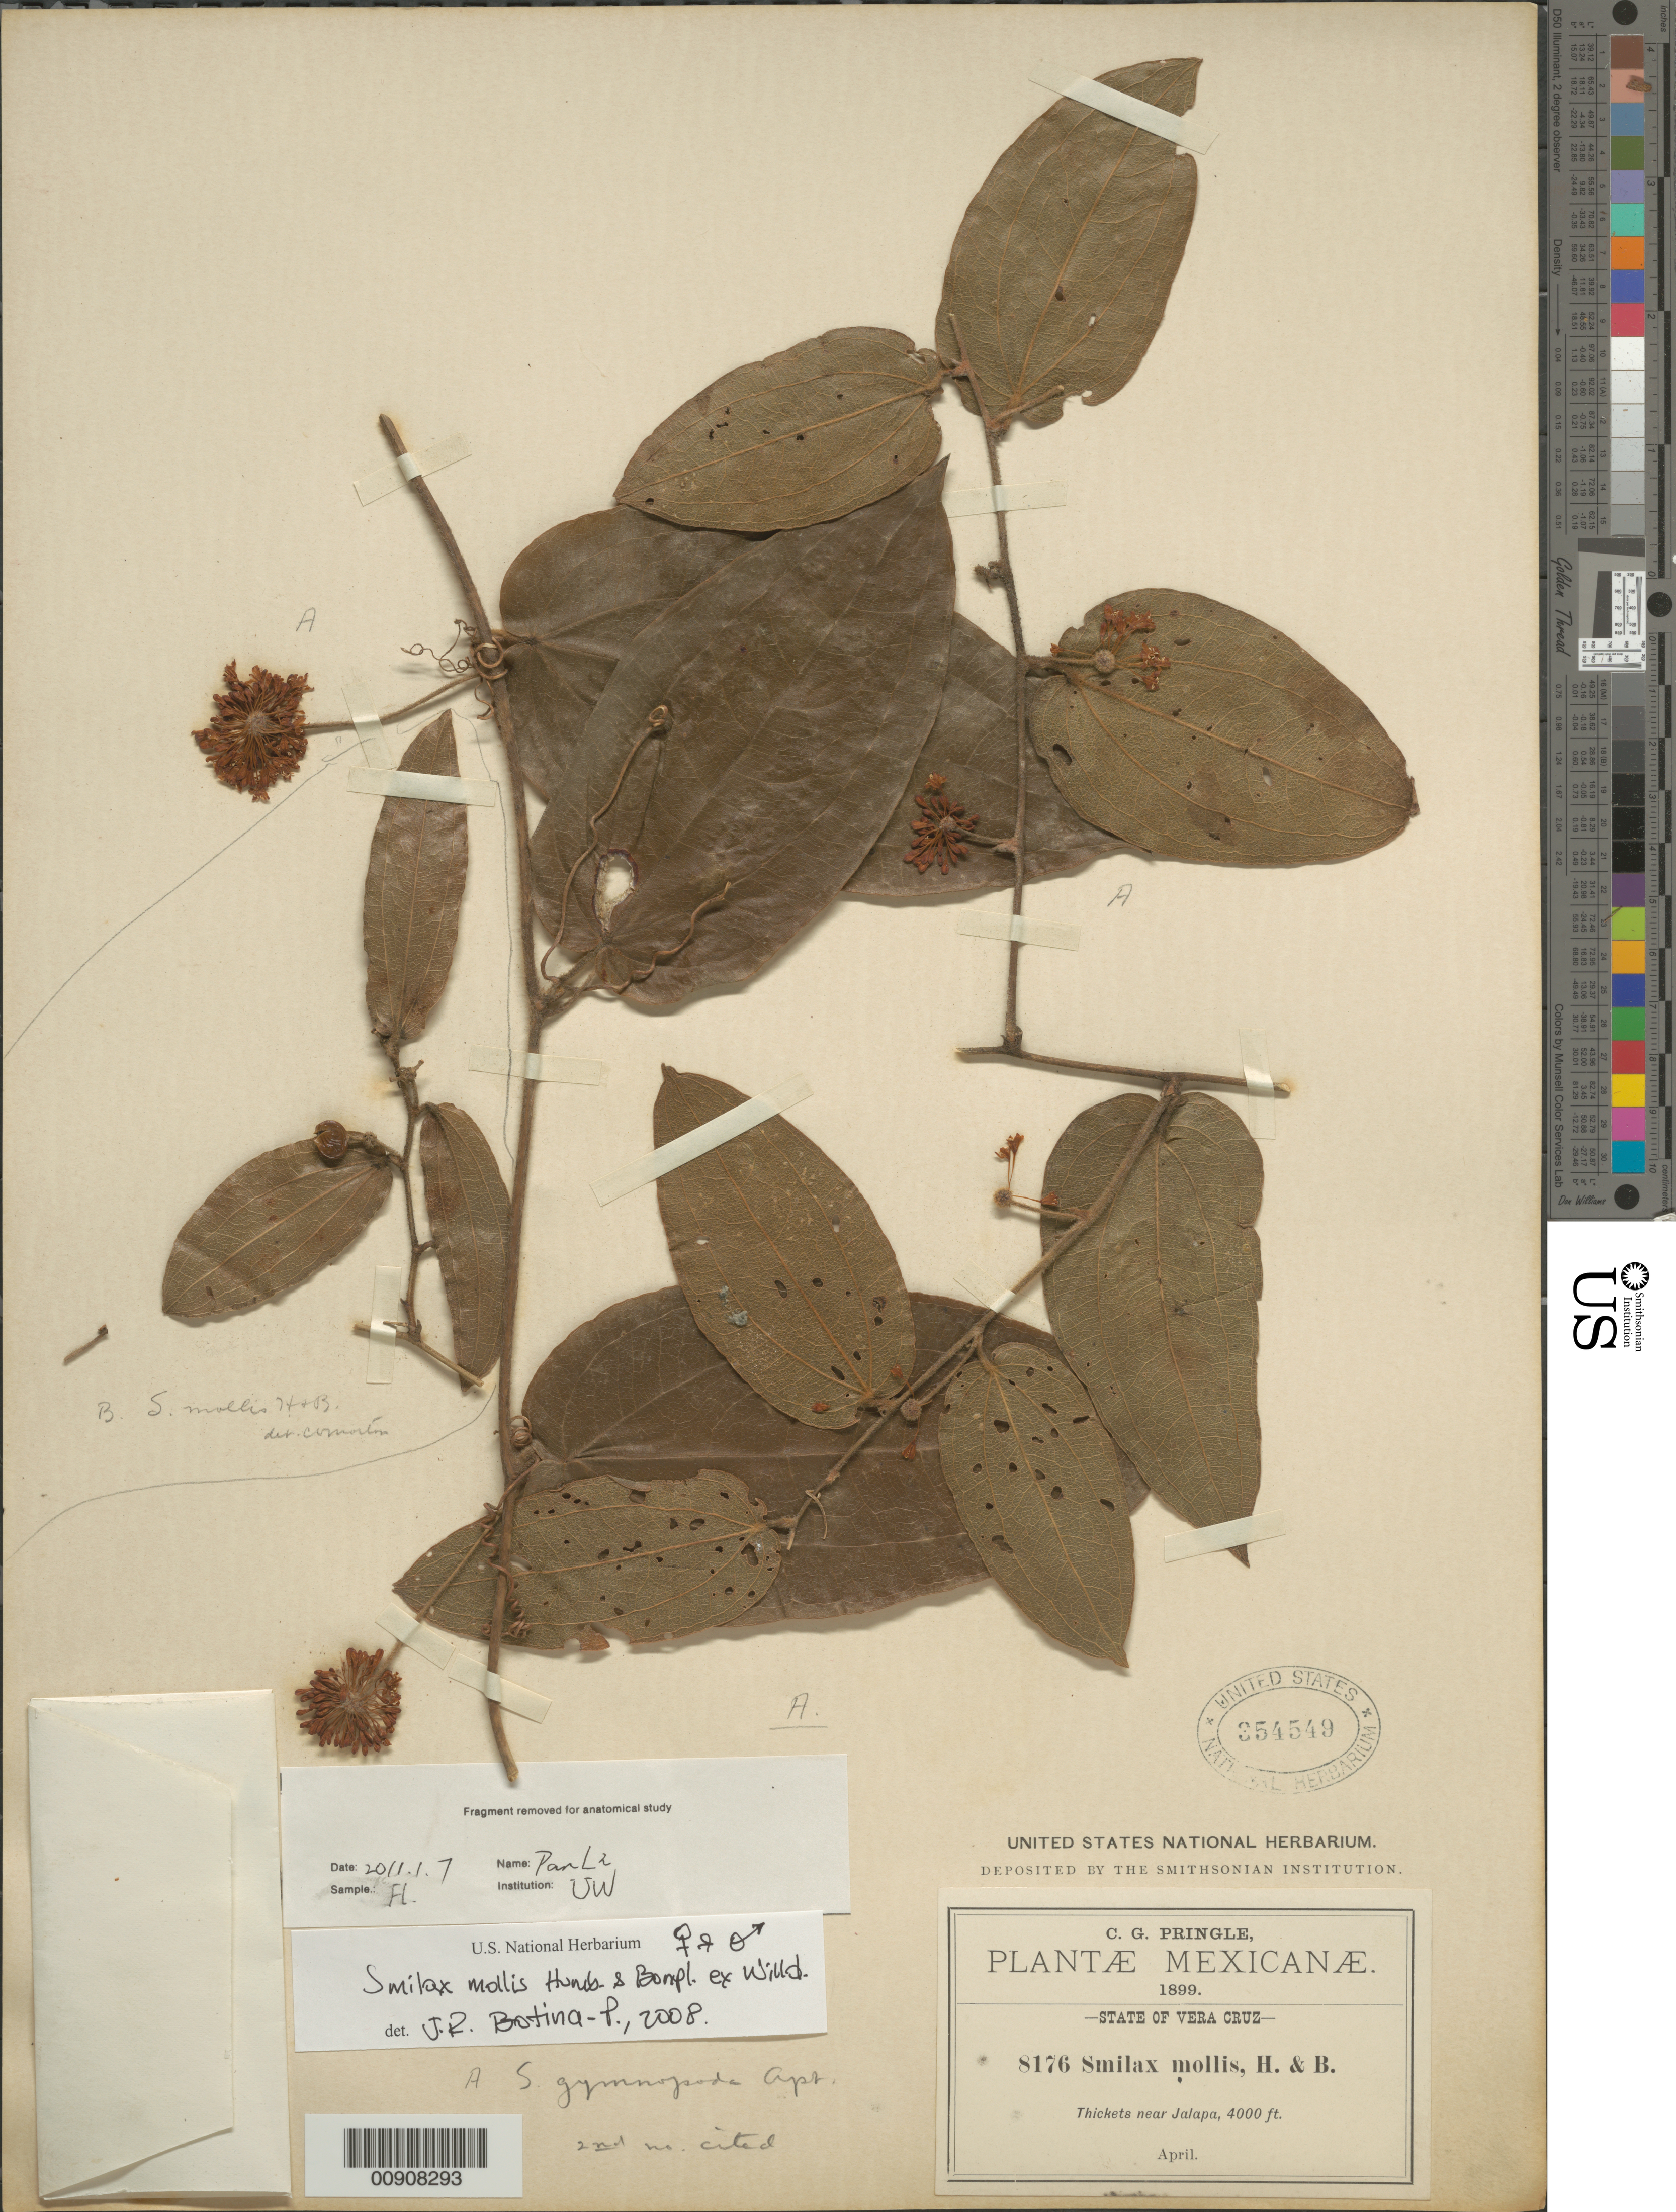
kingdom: Plantae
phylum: Tracheophyta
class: Liliopsida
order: Liliales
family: Smilacaceae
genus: Smilax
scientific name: Smilax gymnopoda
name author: F.W. Apt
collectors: C. G. Pringle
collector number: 8176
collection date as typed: Apr 1899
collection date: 1899-04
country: Mexico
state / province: Veracruz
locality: Near Jalapa, State of Veracruz.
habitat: Thickets.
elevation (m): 1219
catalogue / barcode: US 354549